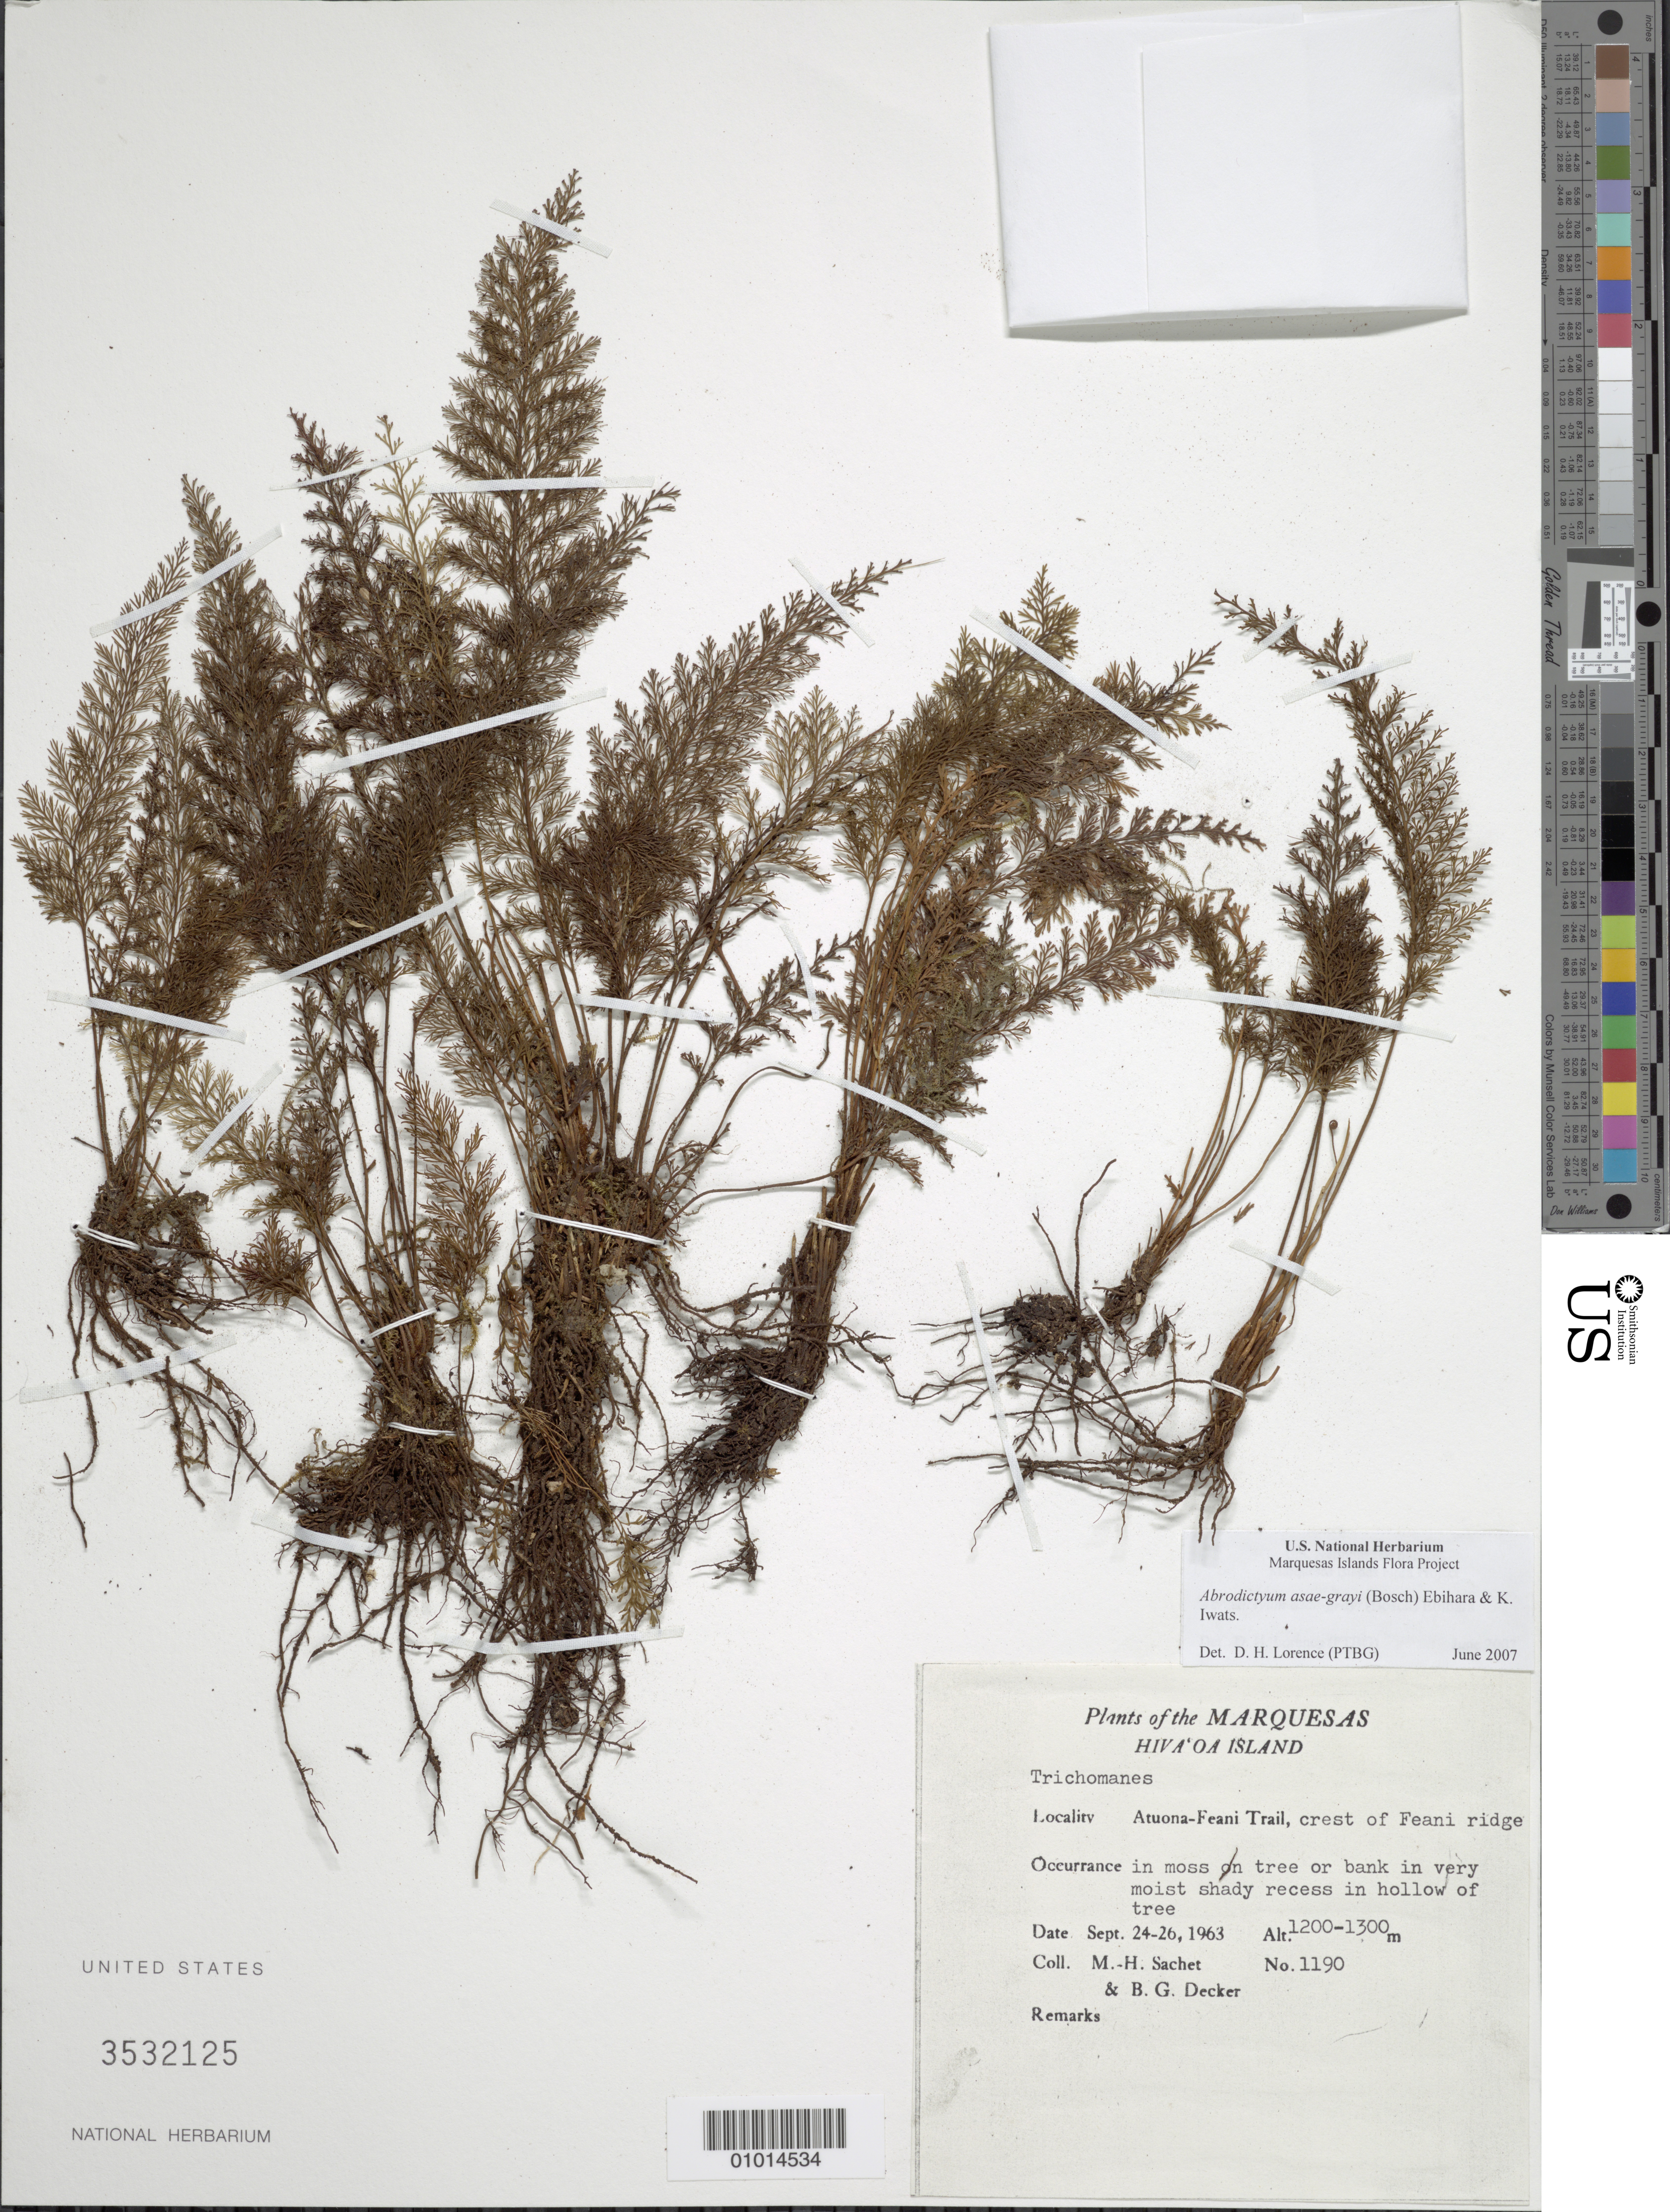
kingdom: Plantae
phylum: Tracheophyta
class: Polypodiopsida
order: Hymenophyllales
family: Hymenophyllaceae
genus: Abrodictyum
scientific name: Abrodictyum asae-grayi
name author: (Bosch) Ebihara & K. Iwats.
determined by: Lorence, David H., (PTBG), National Tropical Botanical Garden (UNITED STATES)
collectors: M.-H. Sachet & B. G. Decker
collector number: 1190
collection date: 1963-09-24/1963-09-26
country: French Polynesia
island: Hiva Oa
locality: Atuona-Feani Trail, crest of Feani ridge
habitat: In moss on tree or bank in very moist shady recess in hollow of tree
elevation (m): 1200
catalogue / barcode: US 3532125